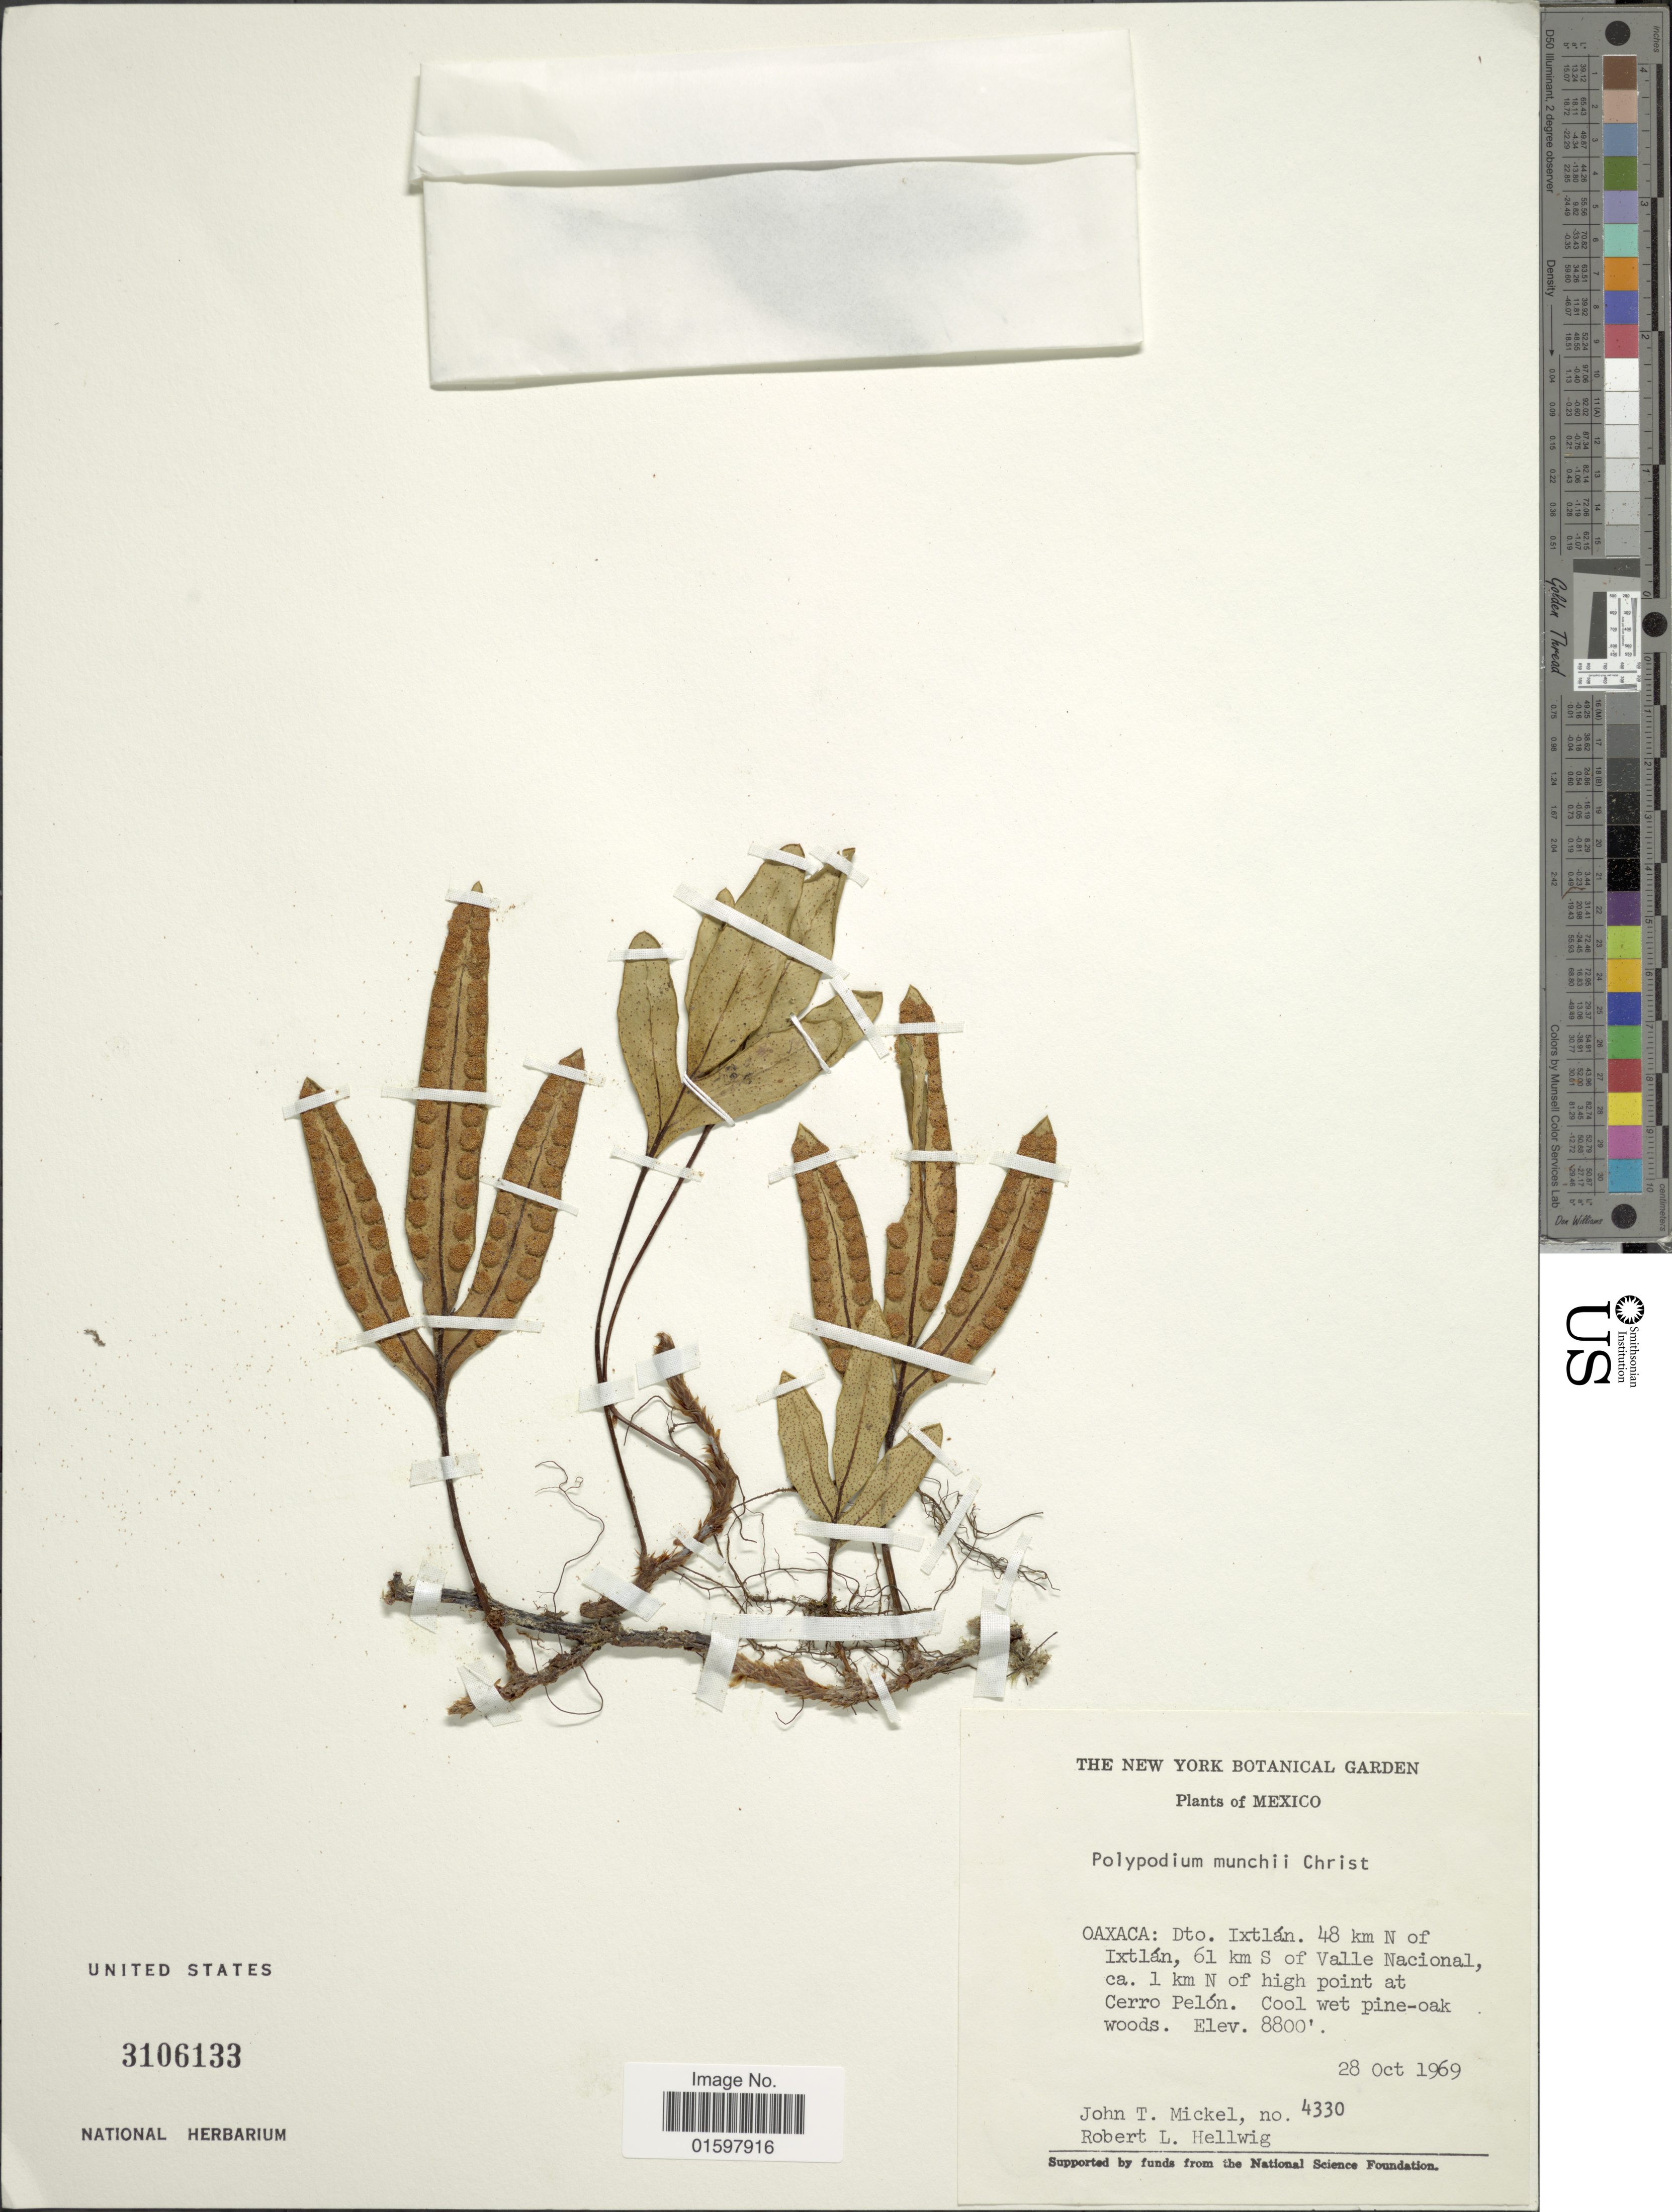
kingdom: Plantae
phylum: Tracheophyta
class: Polypodiopsida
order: Polypodiales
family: Polypodiaceae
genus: Pleopeltis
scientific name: Pleopeltis muenchii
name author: (Christ) A.R. Sm.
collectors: J. T. Mickel & R. Hellwig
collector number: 4330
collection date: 1969-10-28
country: Mexico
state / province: Oaxaca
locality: Dto. Ixtlán. 48 km N of Ixtlán, 61 km S of Valle Nacional, ca. 1 km N of high point at Cerro Pelón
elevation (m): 2682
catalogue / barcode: US 3106133